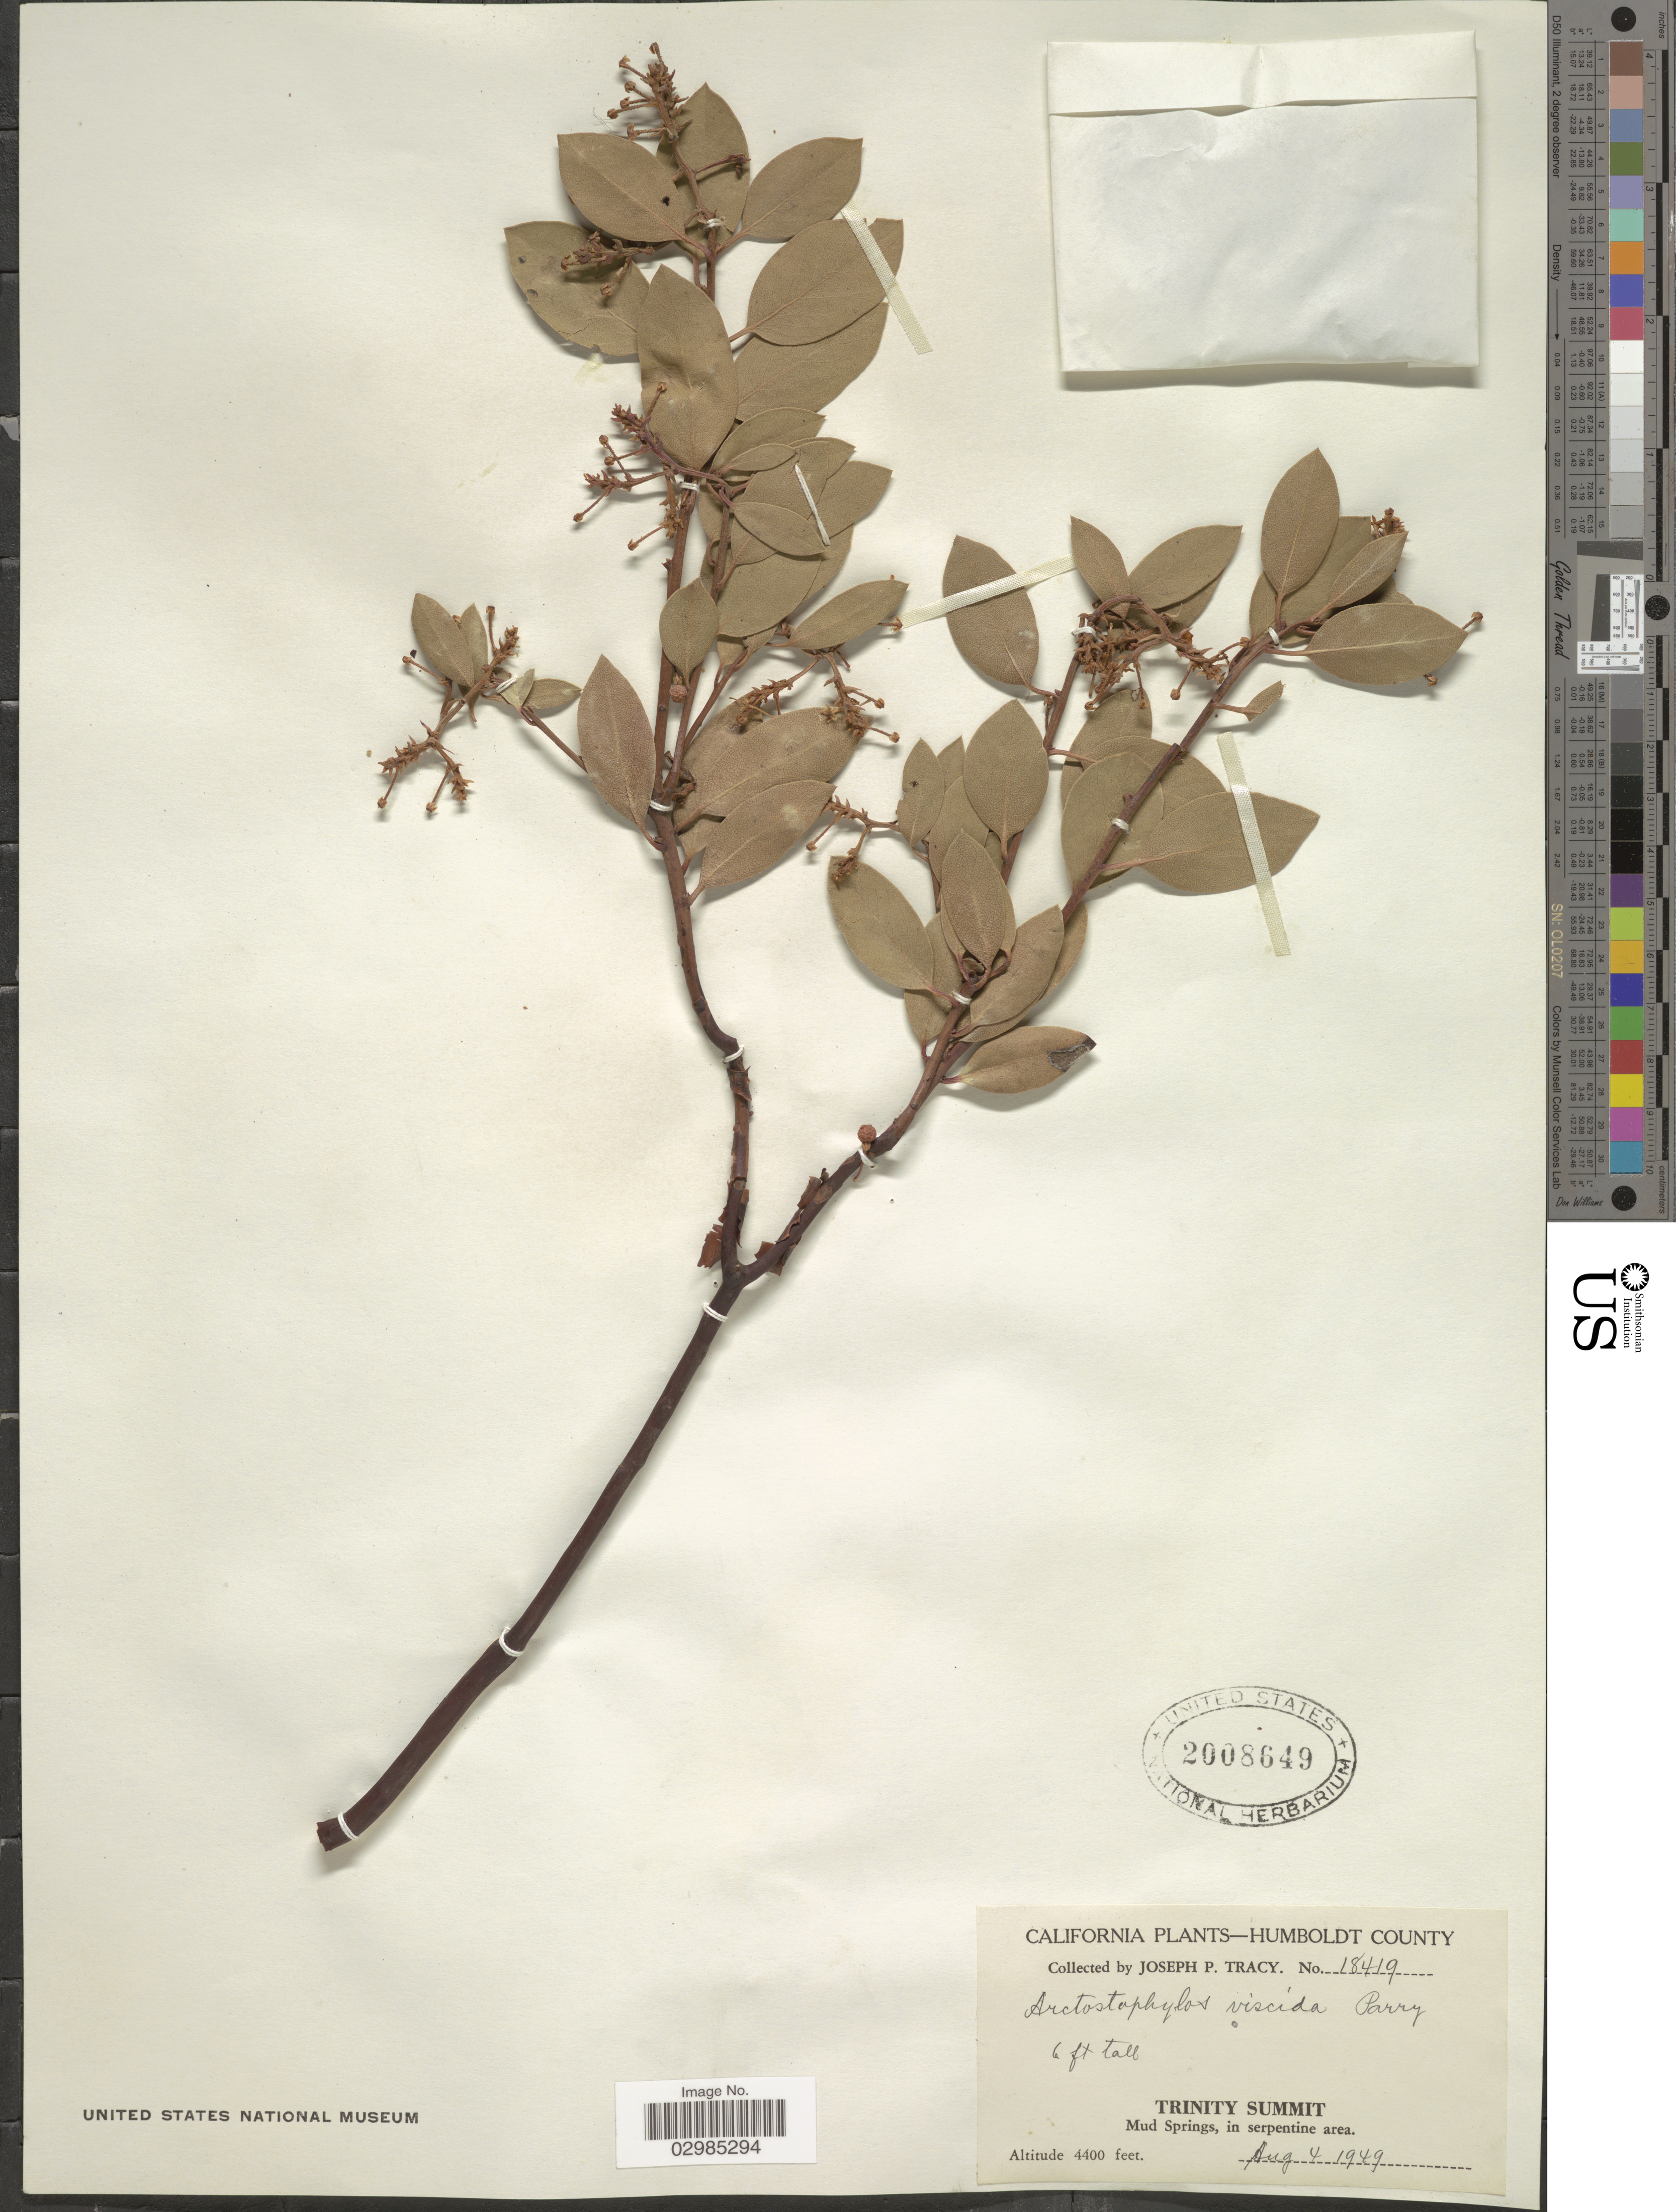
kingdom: Plantae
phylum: Tracheophyta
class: Magnoliopsida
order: Ericales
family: Ericaceae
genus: Arctostaphylos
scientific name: Arctostaphylos viscida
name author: Parry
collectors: J. Tracy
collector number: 18419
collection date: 1949-08-04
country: United States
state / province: California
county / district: Humboldt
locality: Humboldt County. Trinity Summit. Mud Springs, in serpentine area.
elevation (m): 1341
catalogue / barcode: US 2008649